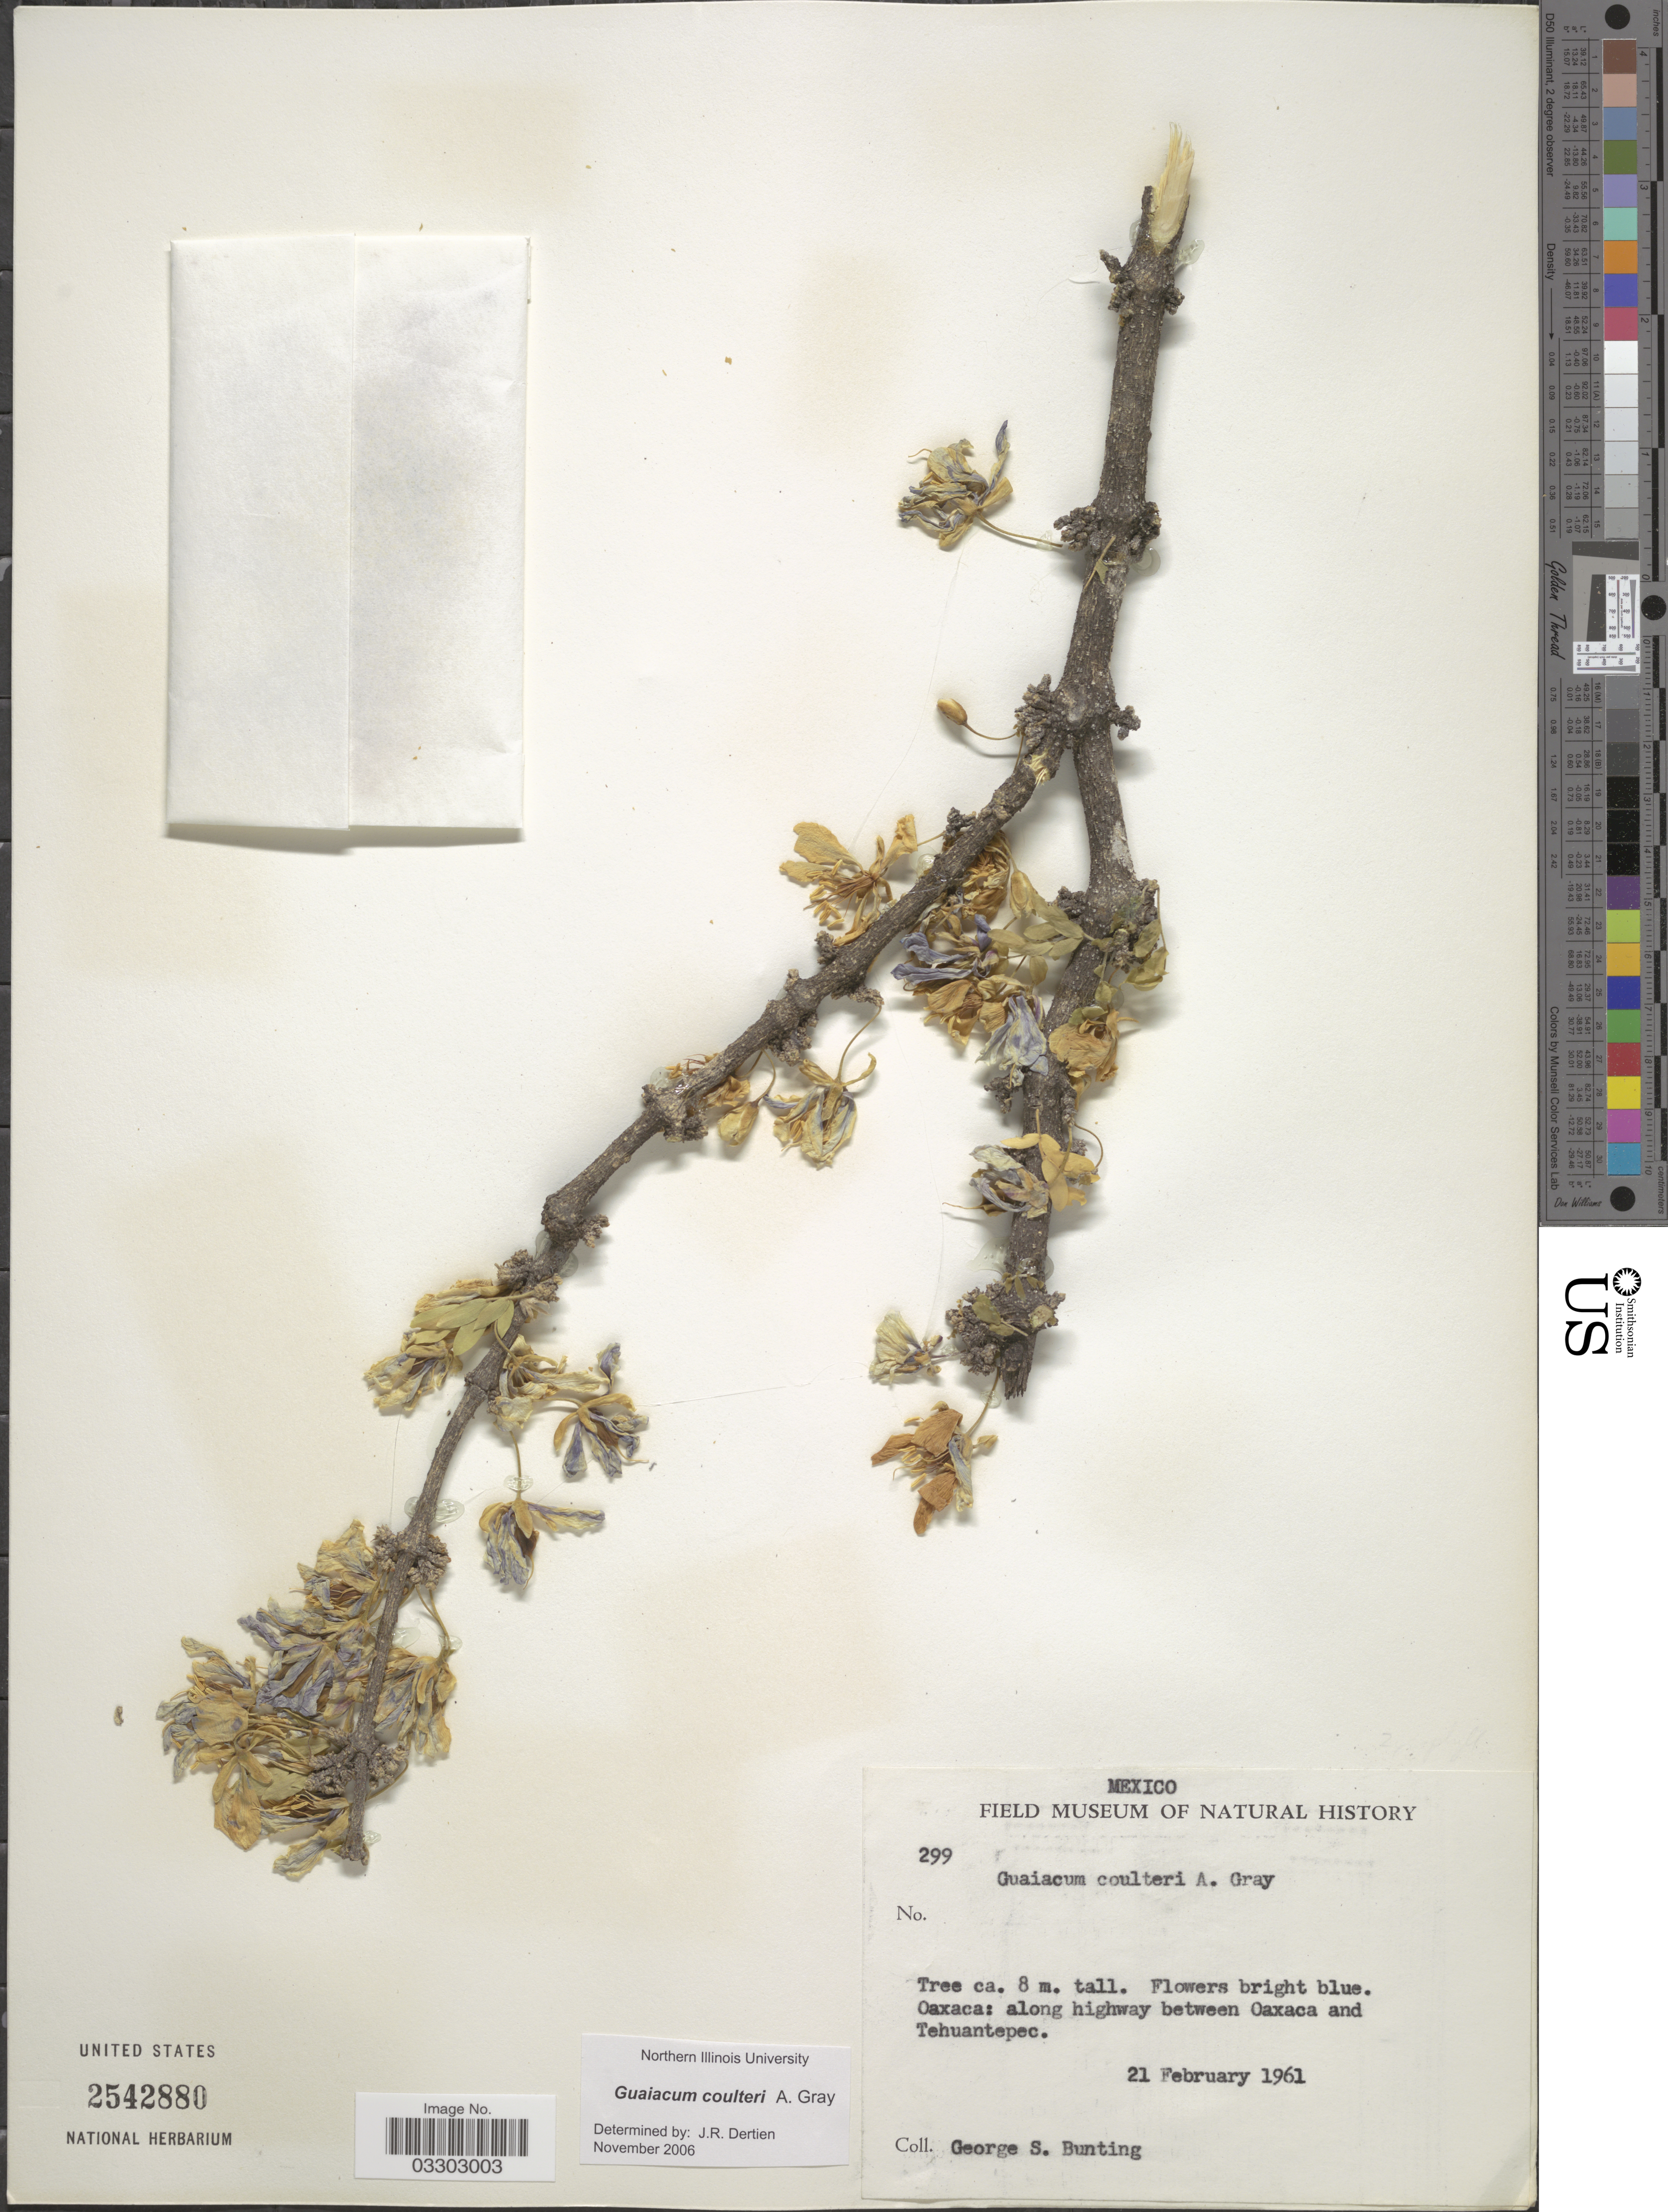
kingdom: Plantae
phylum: Tracheophyta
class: Magnoliopsida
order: Zygophyllales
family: Zygophyllaceae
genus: Guaiacum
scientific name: Guaiacum coulteri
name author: A. Gray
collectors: G. S. Bunting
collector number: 299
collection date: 1961-02-21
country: Mexico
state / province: Oaxaca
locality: Along highway between Oaxaca and Tehuantepec.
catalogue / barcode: US 2542880